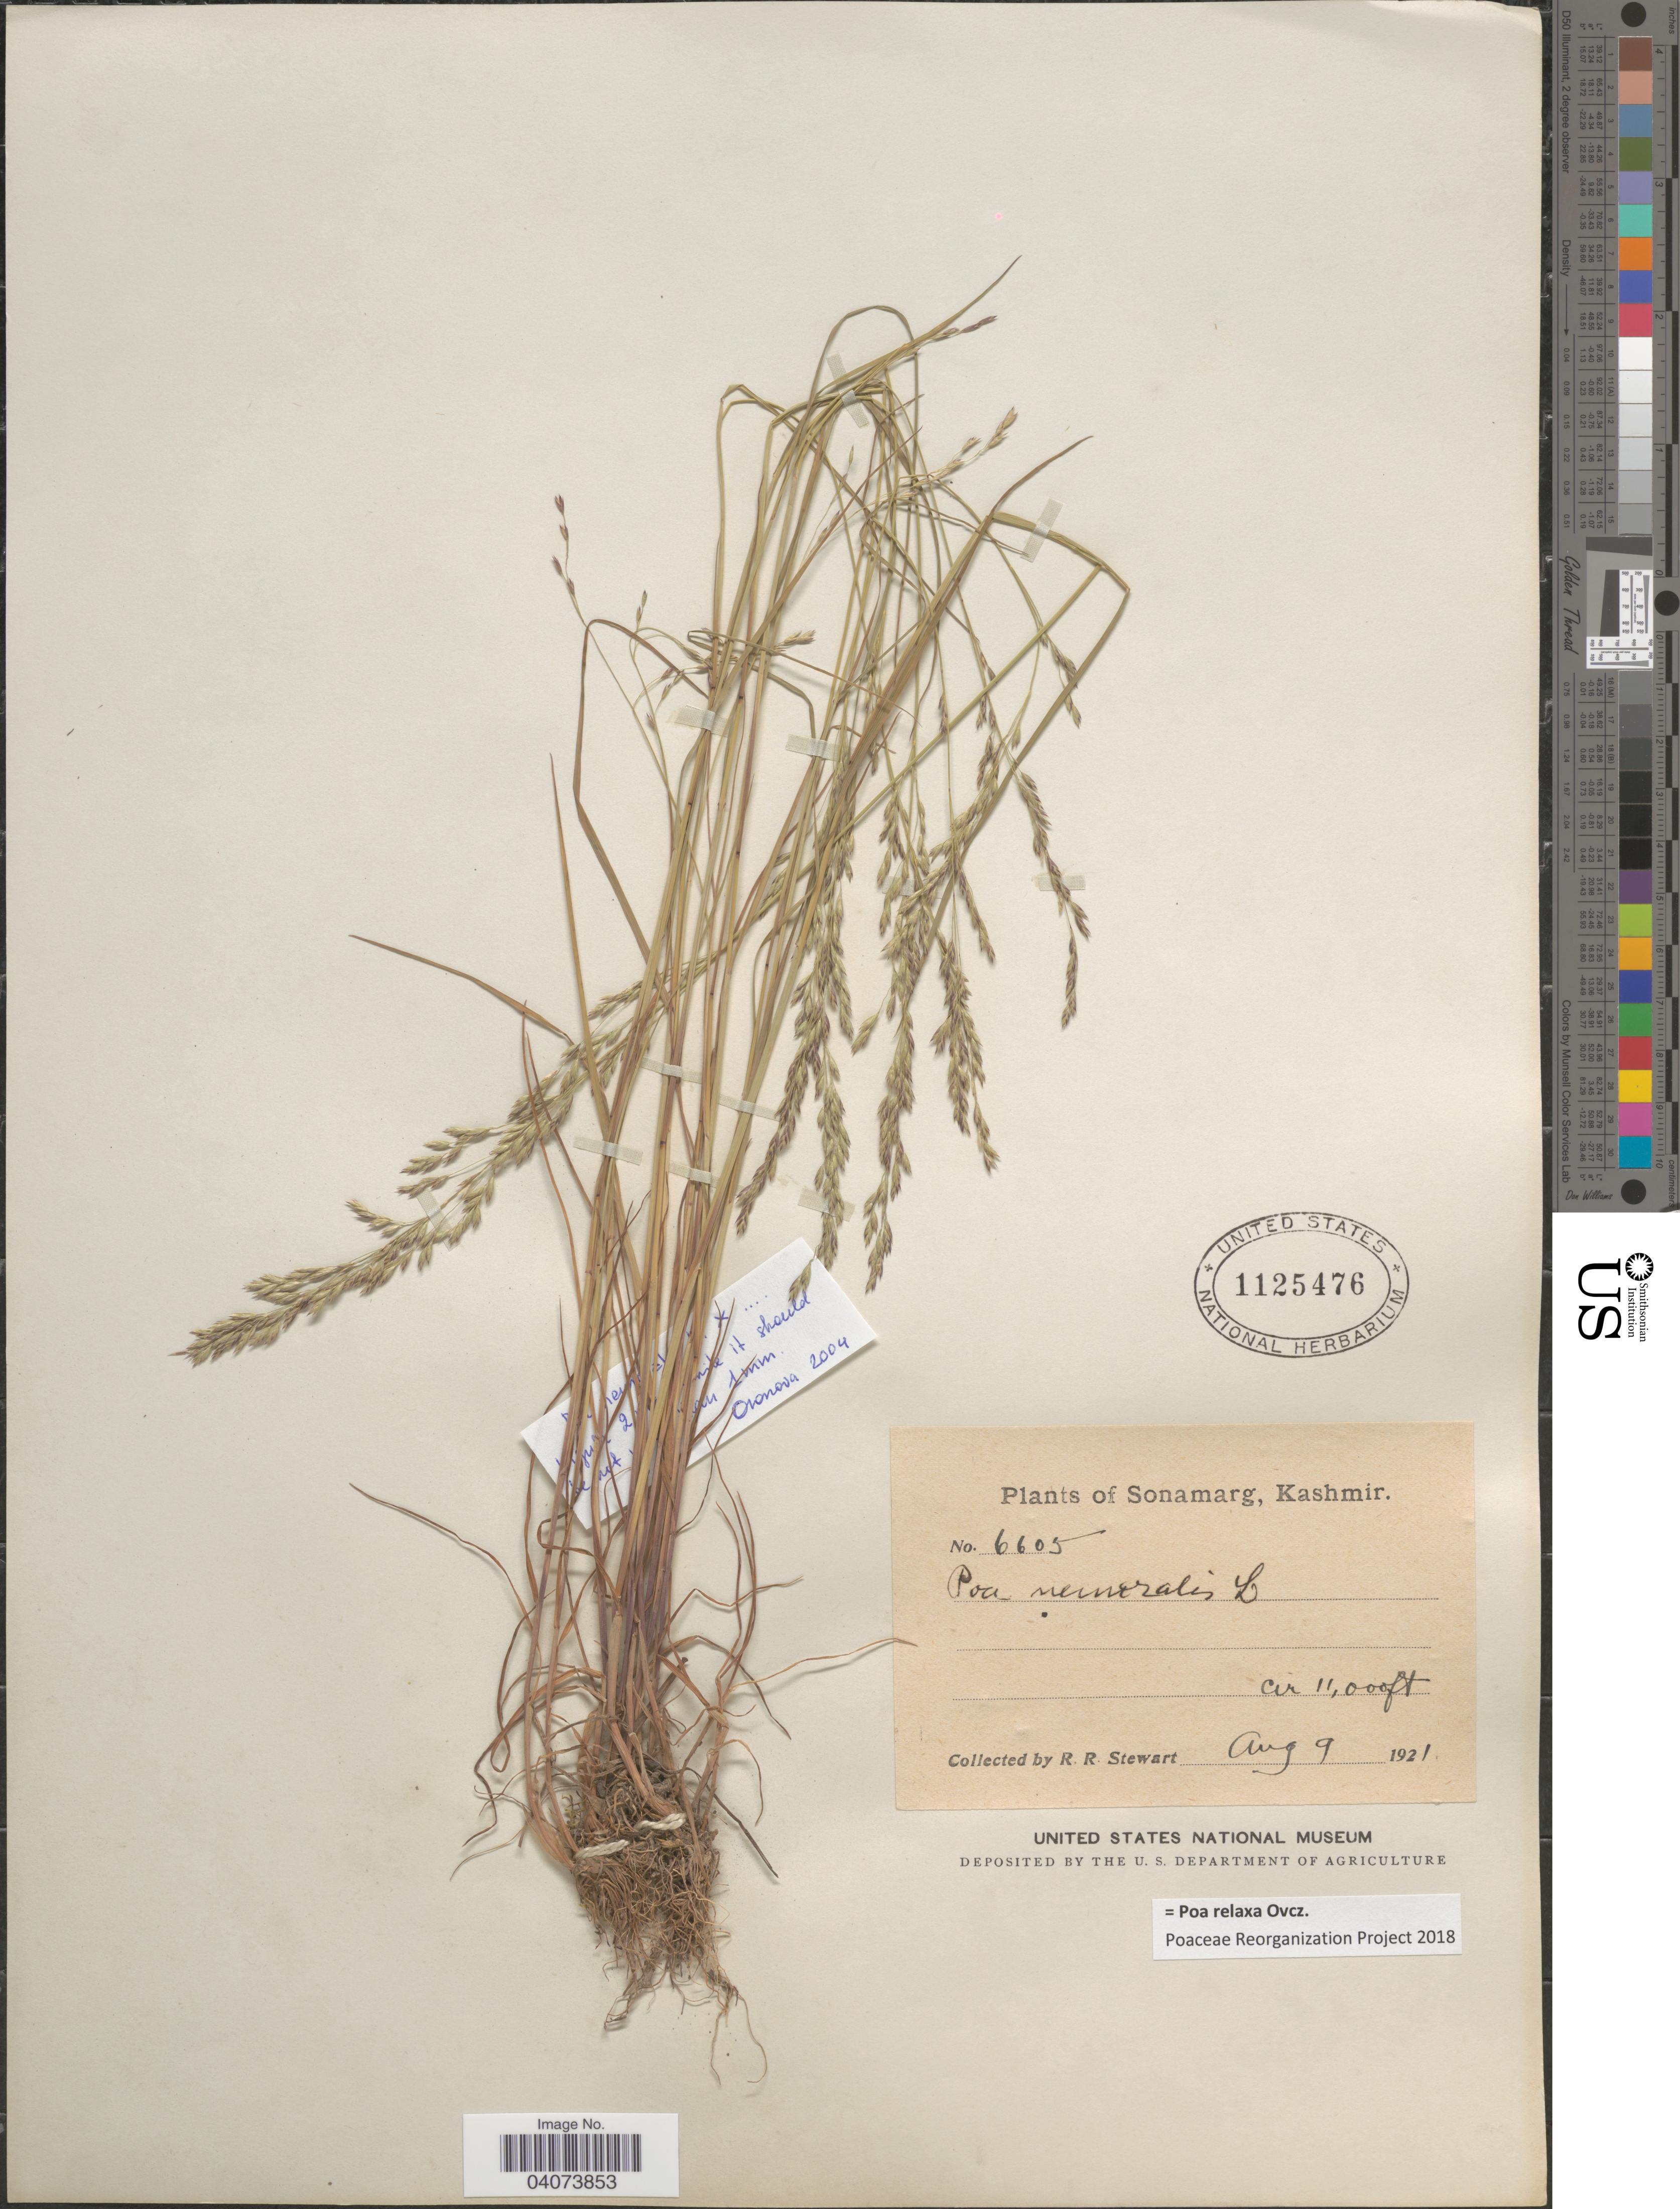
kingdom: Plantae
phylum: Tracheophyta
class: Liliopsida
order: Poales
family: Poaceae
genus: Poa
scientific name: Poa relaxa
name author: Ovcz.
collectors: R. Stewart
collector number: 6605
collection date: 1921-08-09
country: India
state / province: Jammu and Kashmir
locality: Sonamarg, Kashmir.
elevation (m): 3353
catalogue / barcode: US 1125476